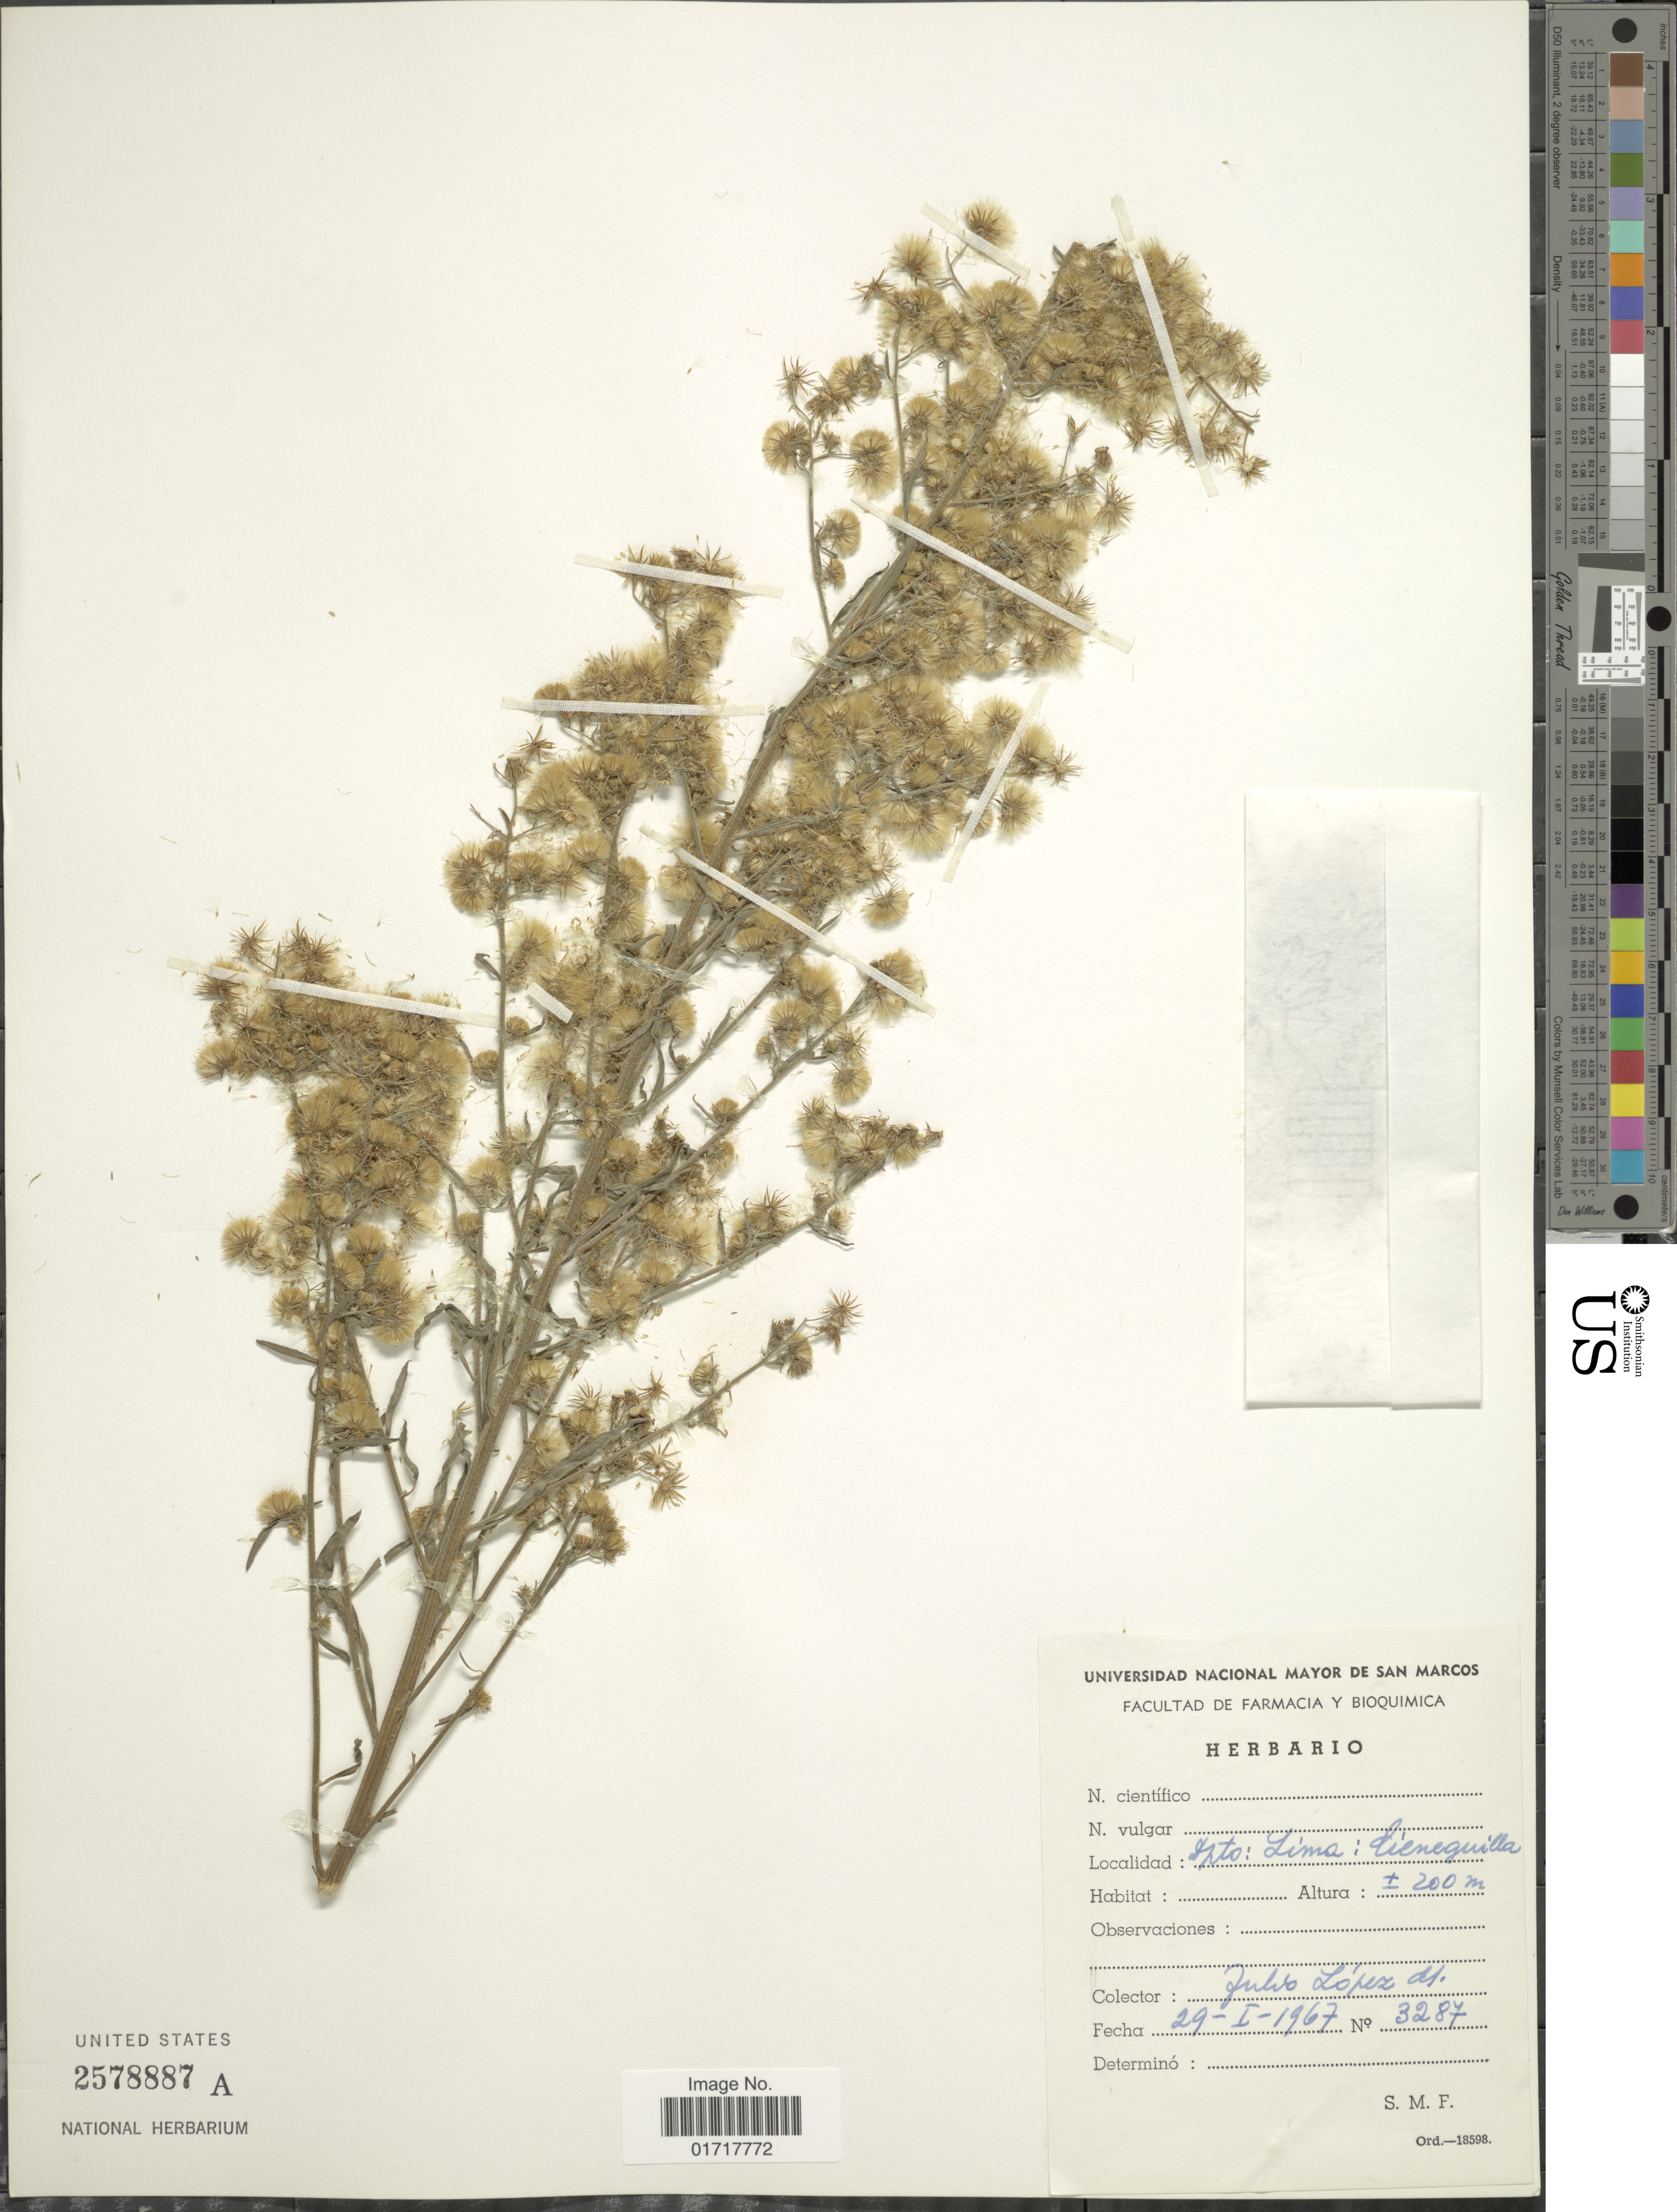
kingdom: Plantae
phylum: Tracheophyta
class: Magnoliopsida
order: Asterales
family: Asteraceae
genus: Conyza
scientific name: Conyza sp.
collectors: J. Lopez M.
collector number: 3287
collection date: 1967-01-29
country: Peru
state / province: Lima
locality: Dpto: Lima: Tienequilla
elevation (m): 200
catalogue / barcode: US 2578887A